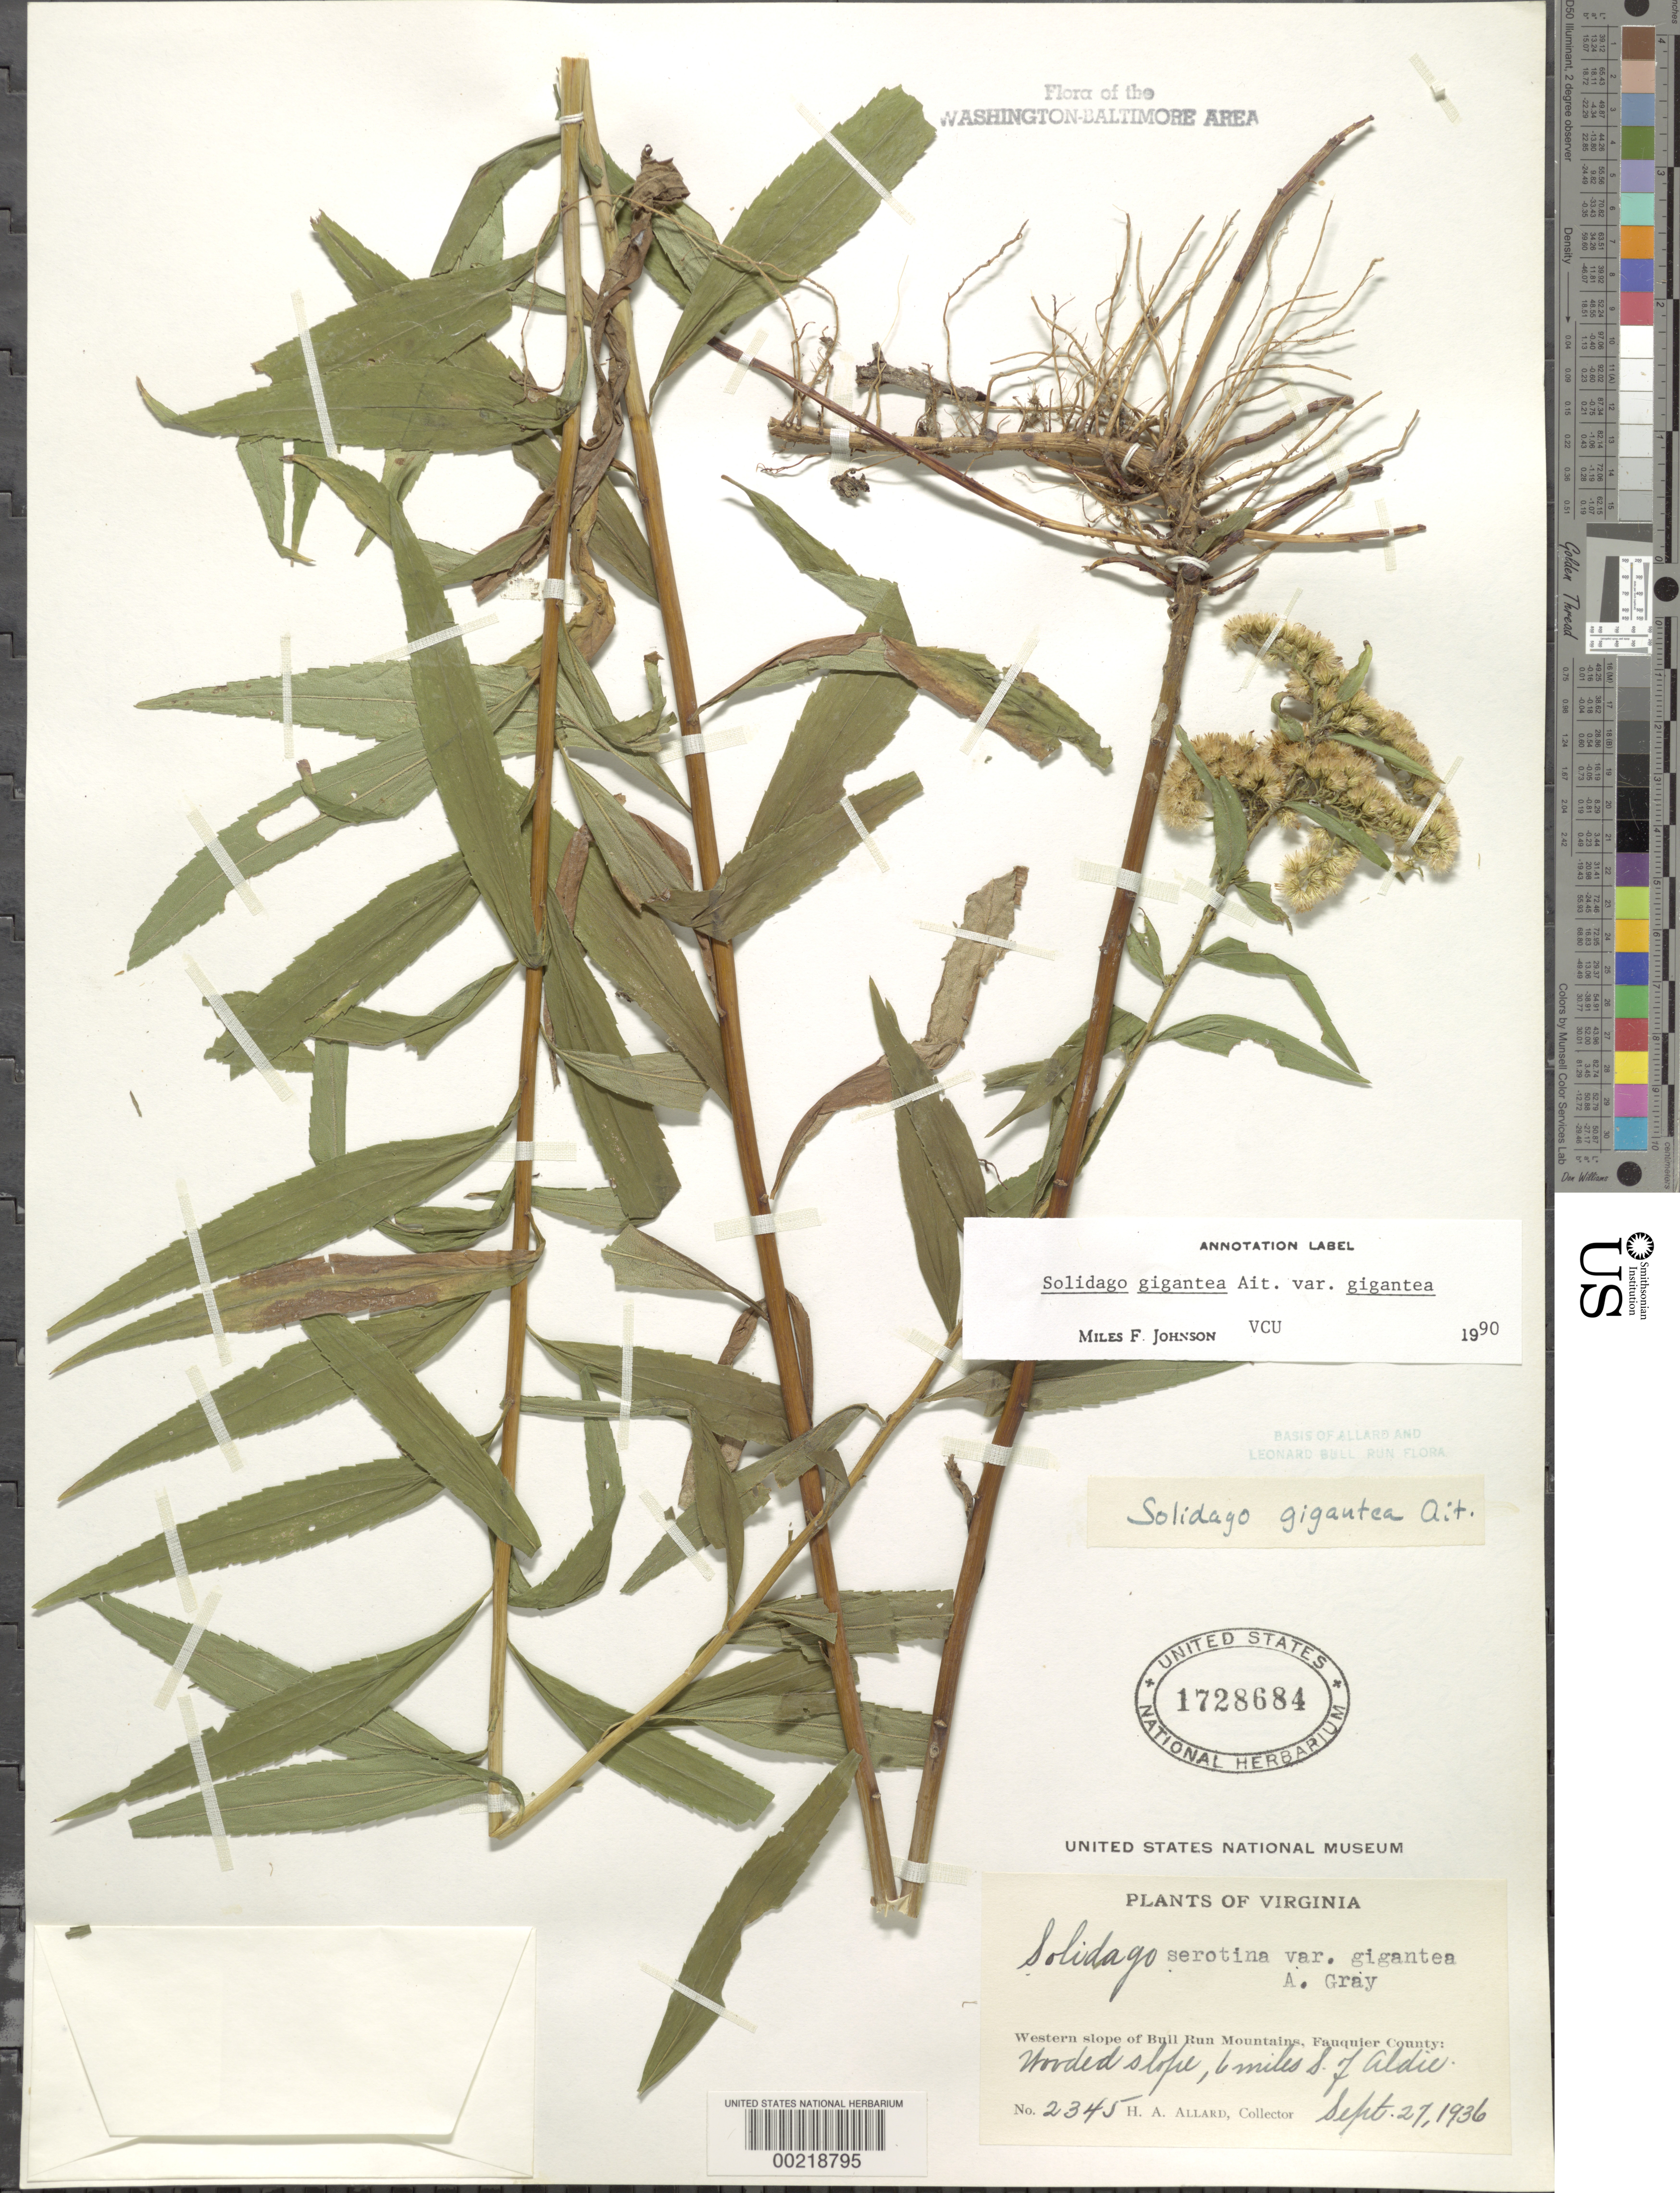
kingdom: Plantae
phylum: Tracheophyta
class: Magnoliopsida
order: Asterales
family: Asteraceae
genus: Solidago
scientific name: Solidago gigantea var. gigantea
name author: Aiton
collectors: H. A. Allard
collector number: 2345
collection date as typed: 27 Sep 1936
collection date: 1936-09-27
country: United States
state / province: Virginia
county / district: Fauquier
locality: South of Aldie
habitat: Wooded slope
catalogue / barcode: US 1728684